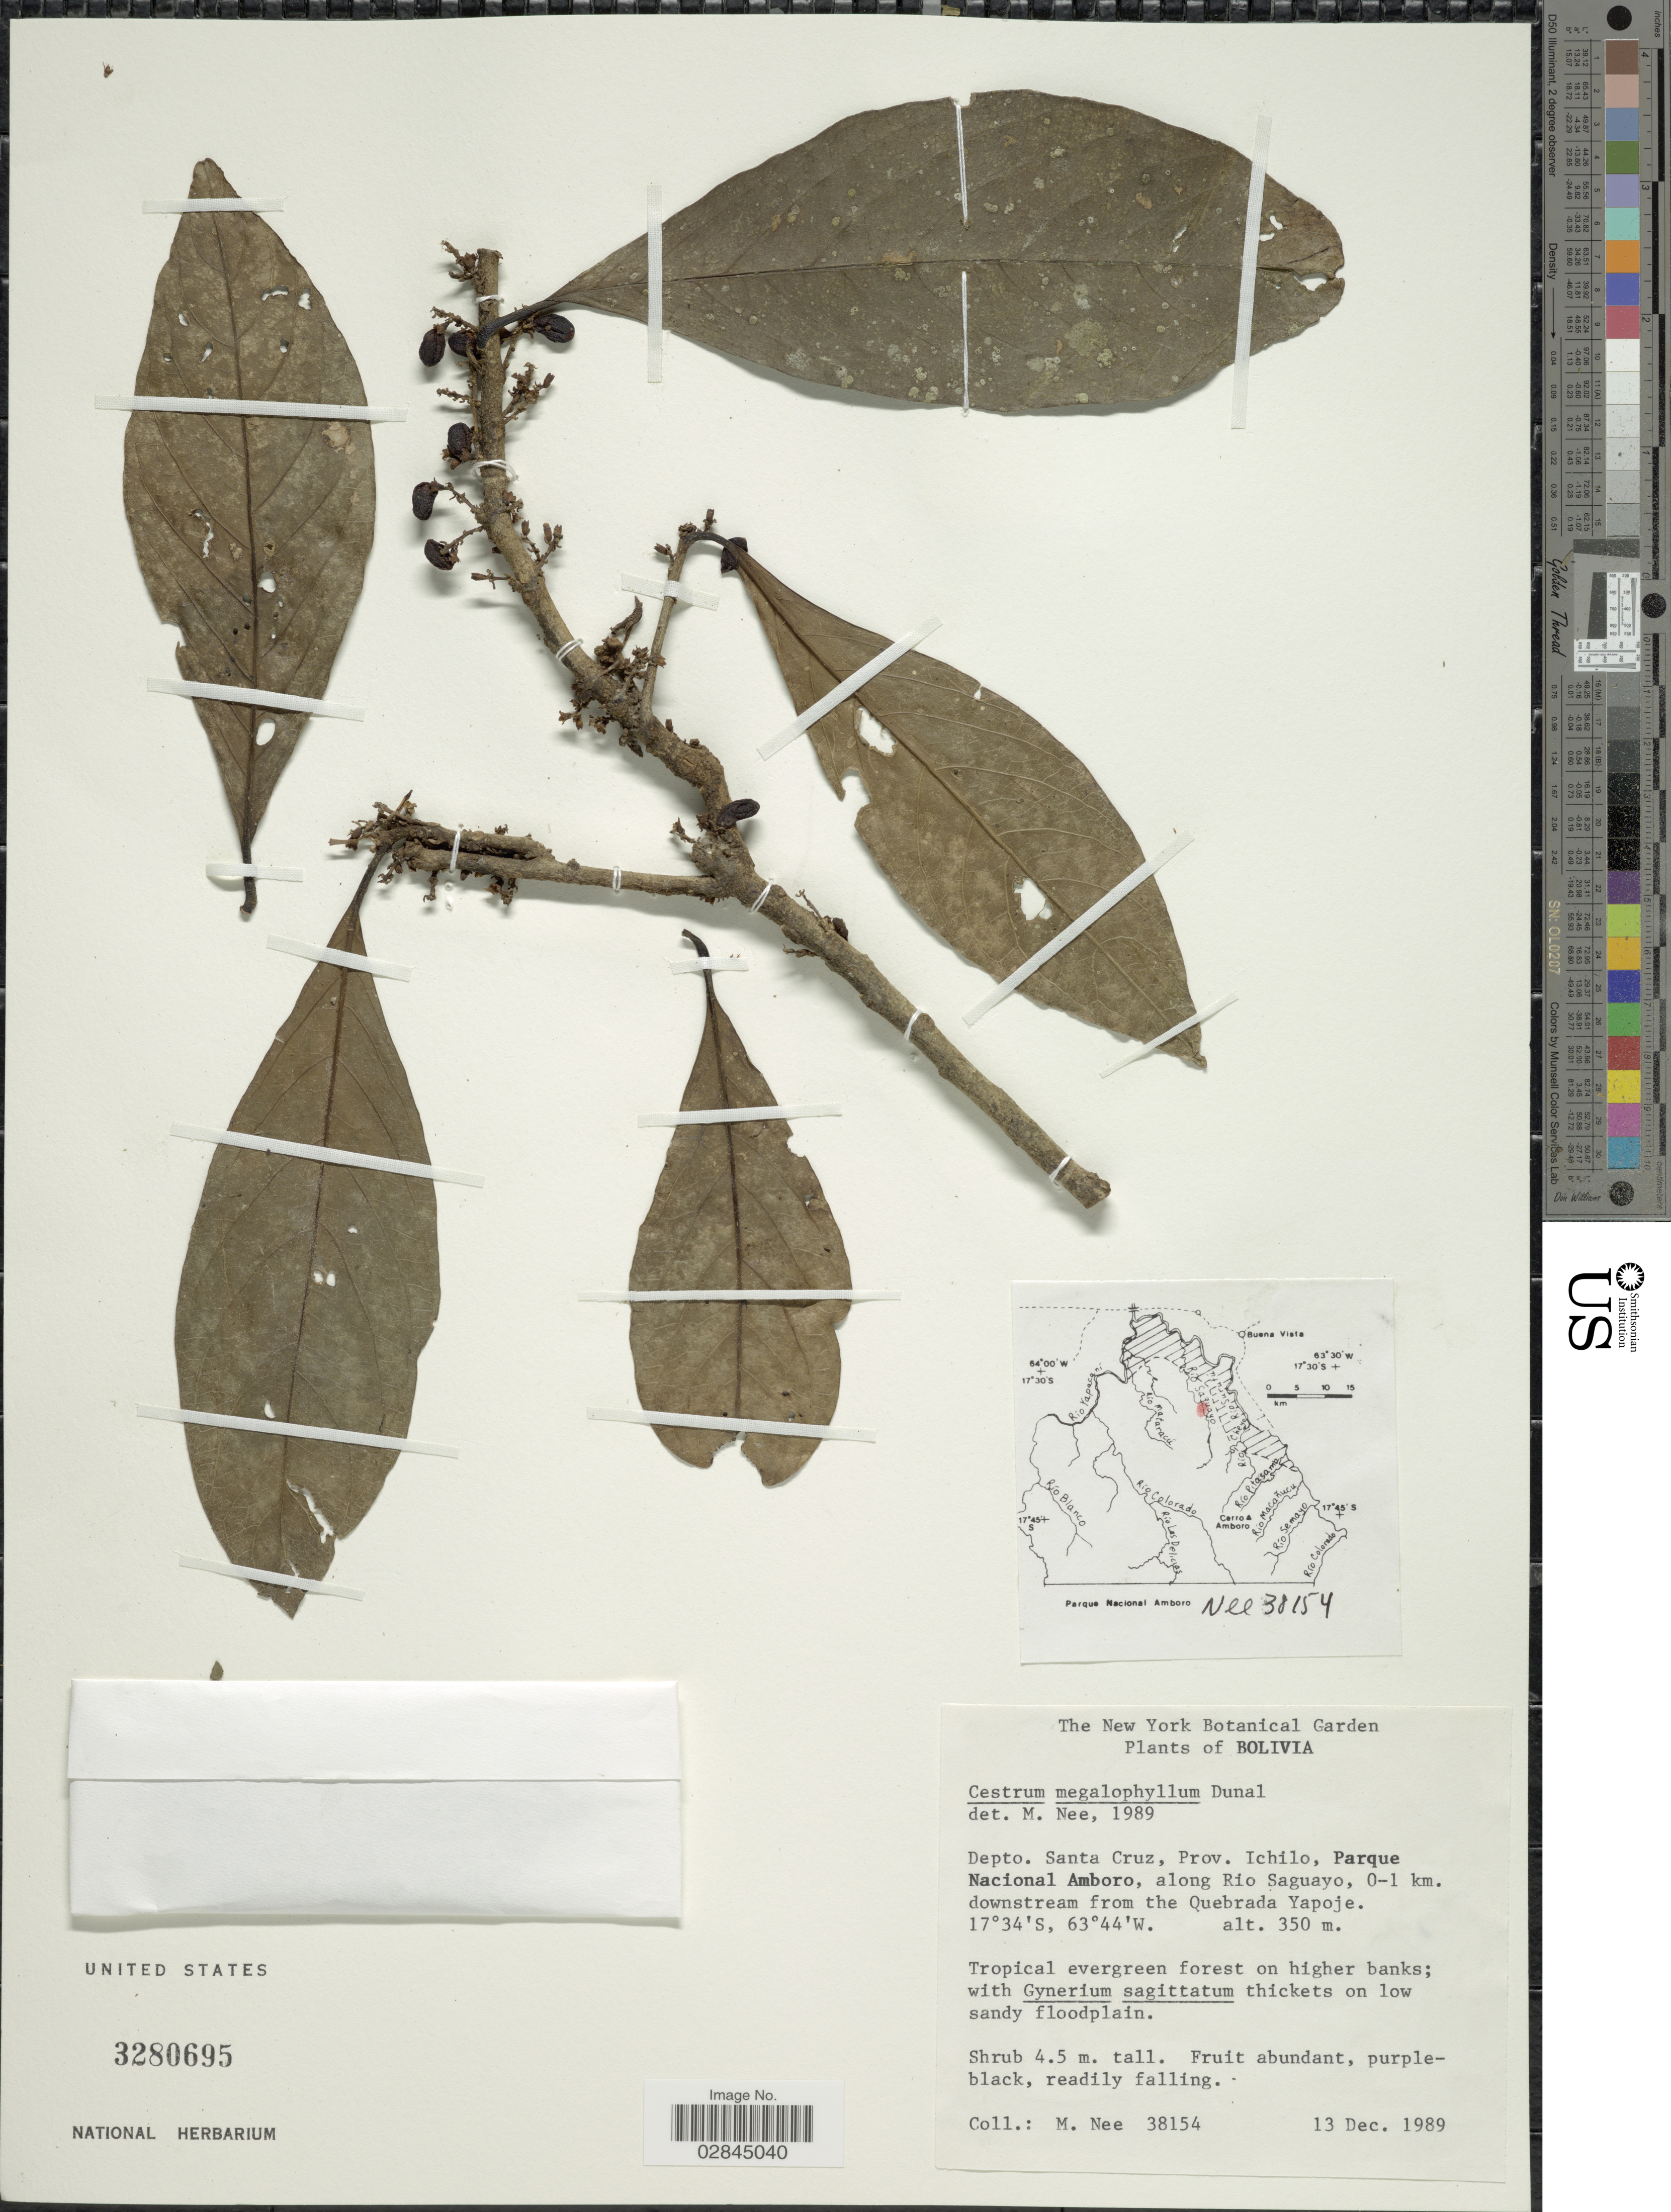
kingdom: Plantae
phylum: Tracheophyta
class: Magnoliopsida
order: Solanales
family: Solanaceae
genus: Cestrum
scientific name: Cestrum schlechtendahlii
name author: G. Don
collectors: M. Nee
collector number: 38154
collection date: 1989-12-13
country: Bolivia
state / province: Santa Cruz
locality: Depto. Santa Cruz, Prov. Ichilo, Parque Nacional Amboro, along Rio Saguayo, 0-1 km. downstream from the Quebrada Yapoje.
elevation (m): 350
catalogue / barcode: US 3280695